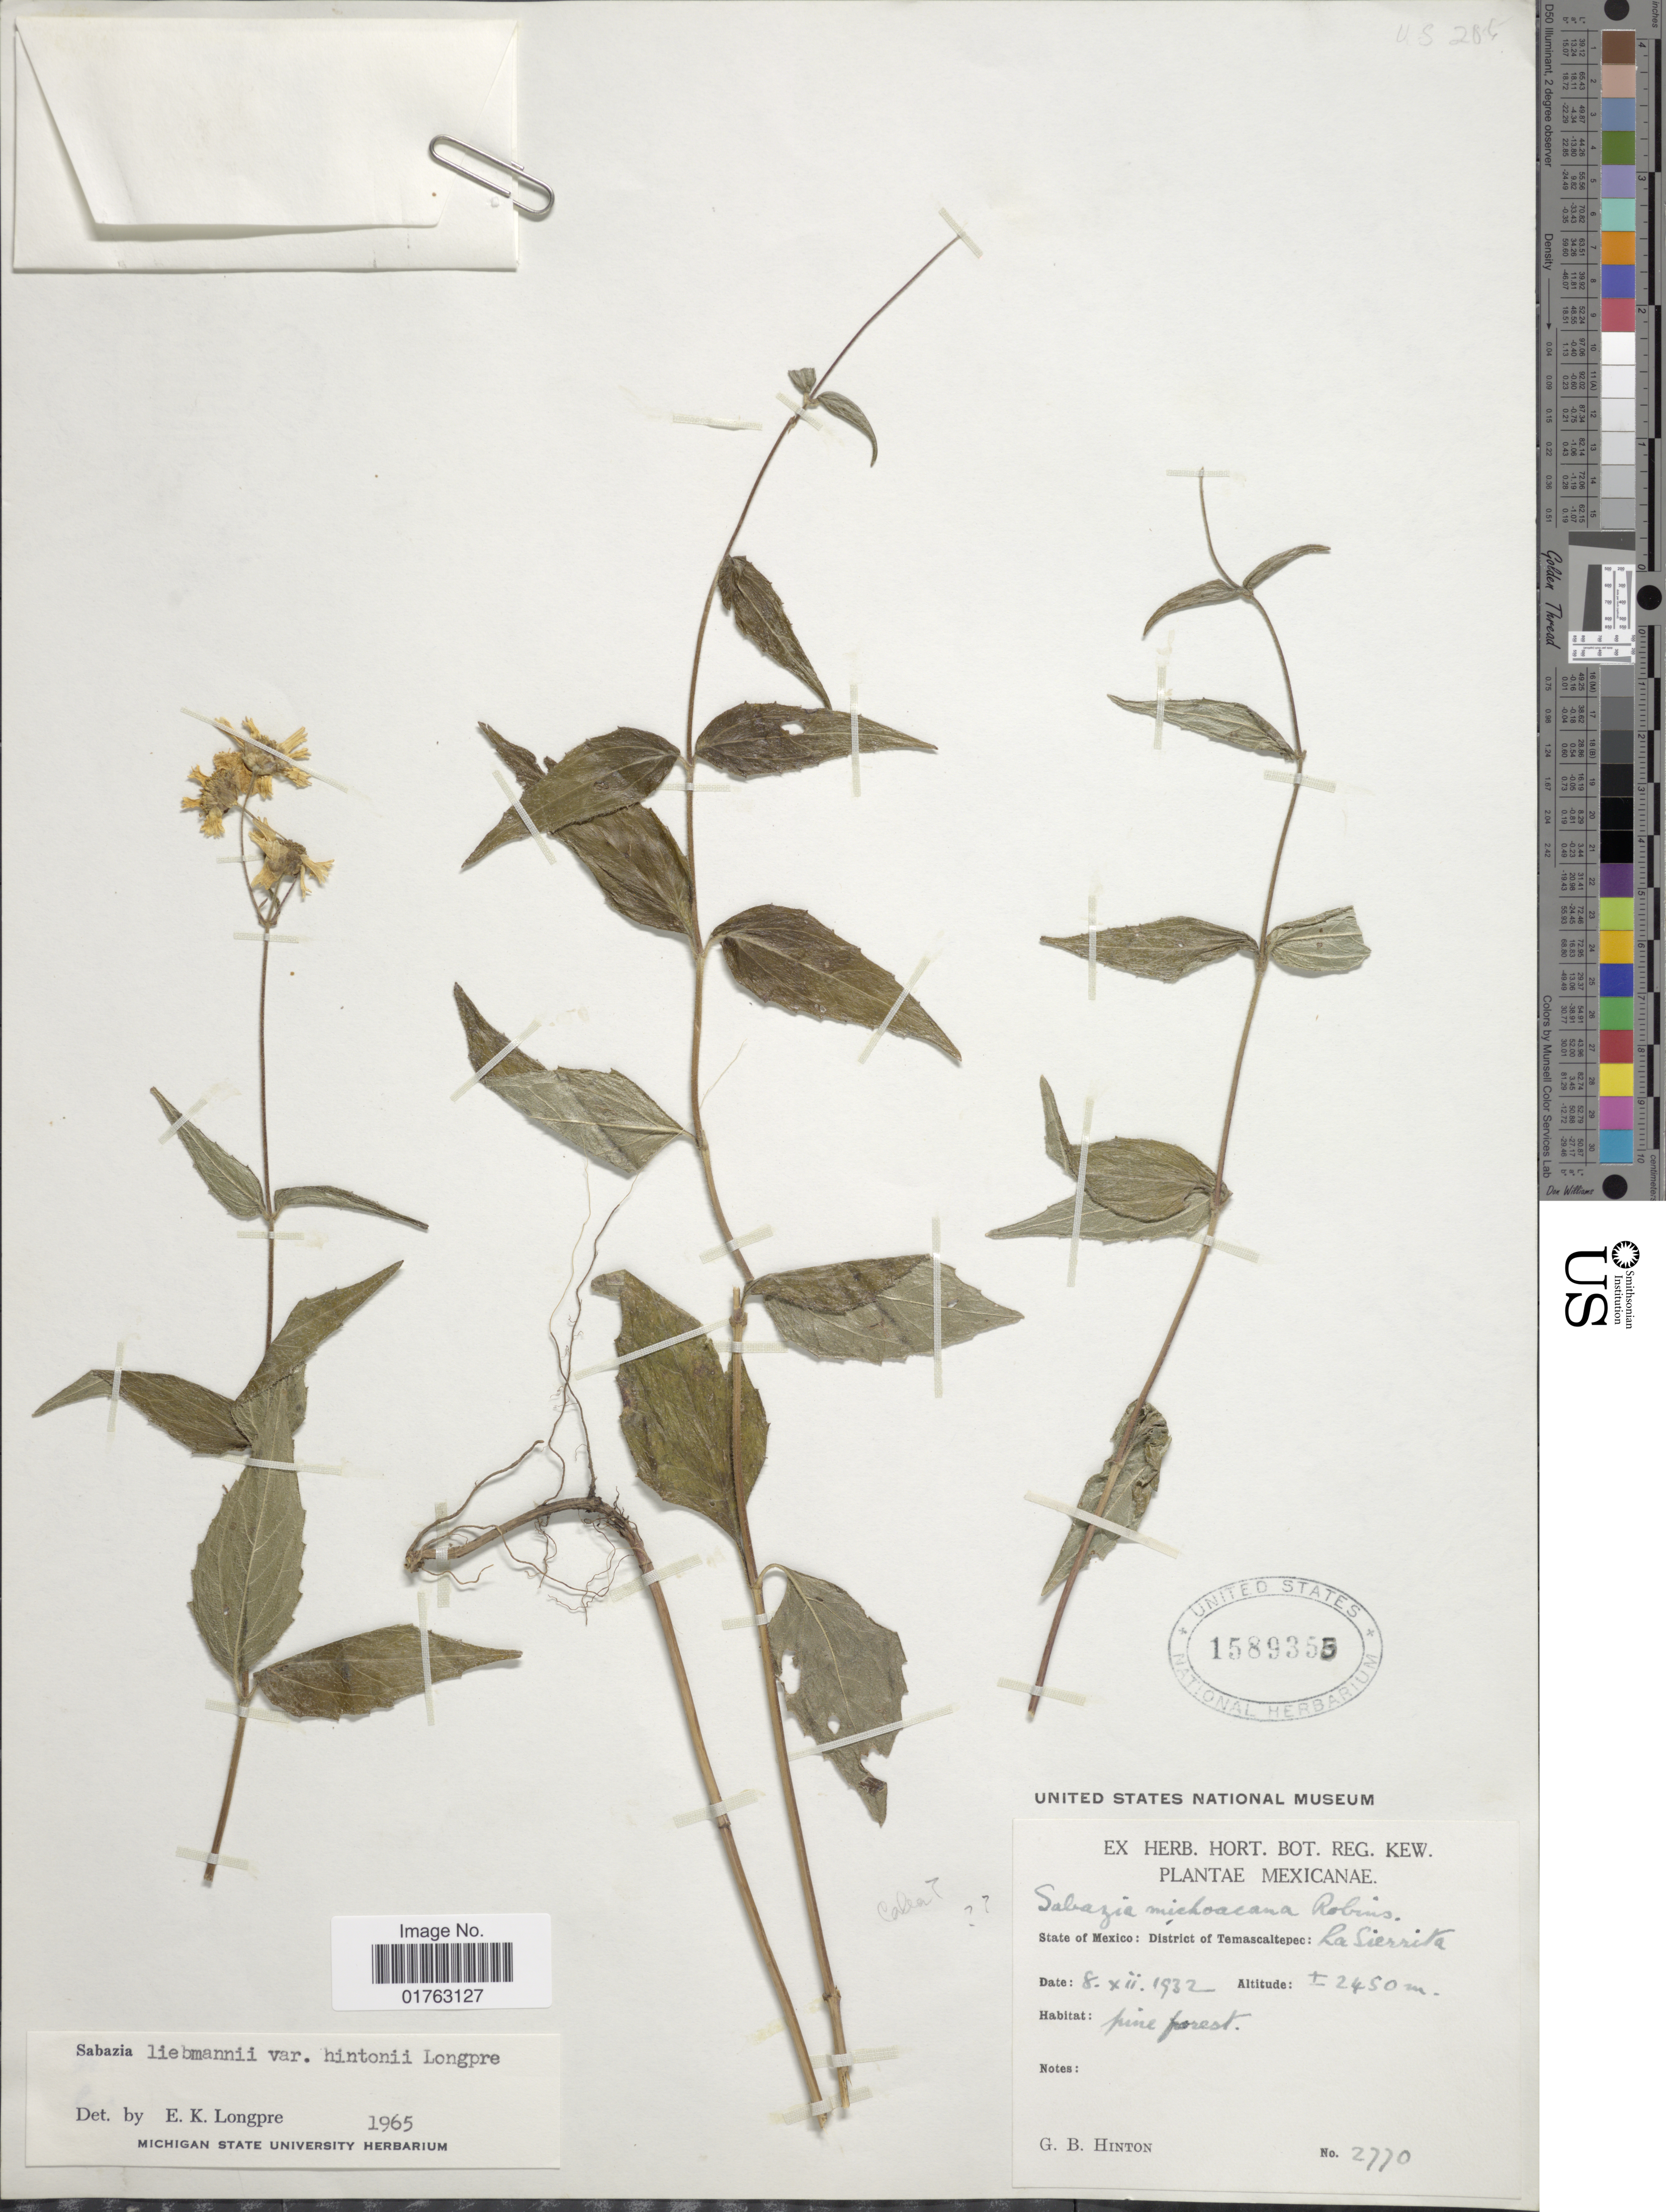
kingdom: Plantae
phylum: Tracheophyta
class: Magnoliopsida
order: Asterales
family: Asteraceae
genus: Sabazia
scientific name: Sabazia michoacana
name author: B.L. Rob.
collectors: G. B. Hinton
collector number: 2770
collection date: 1932-12-08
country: Mexico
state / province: México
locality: District of Temascaltepec: La Sierra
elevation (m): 2450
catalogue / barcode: US 1589355